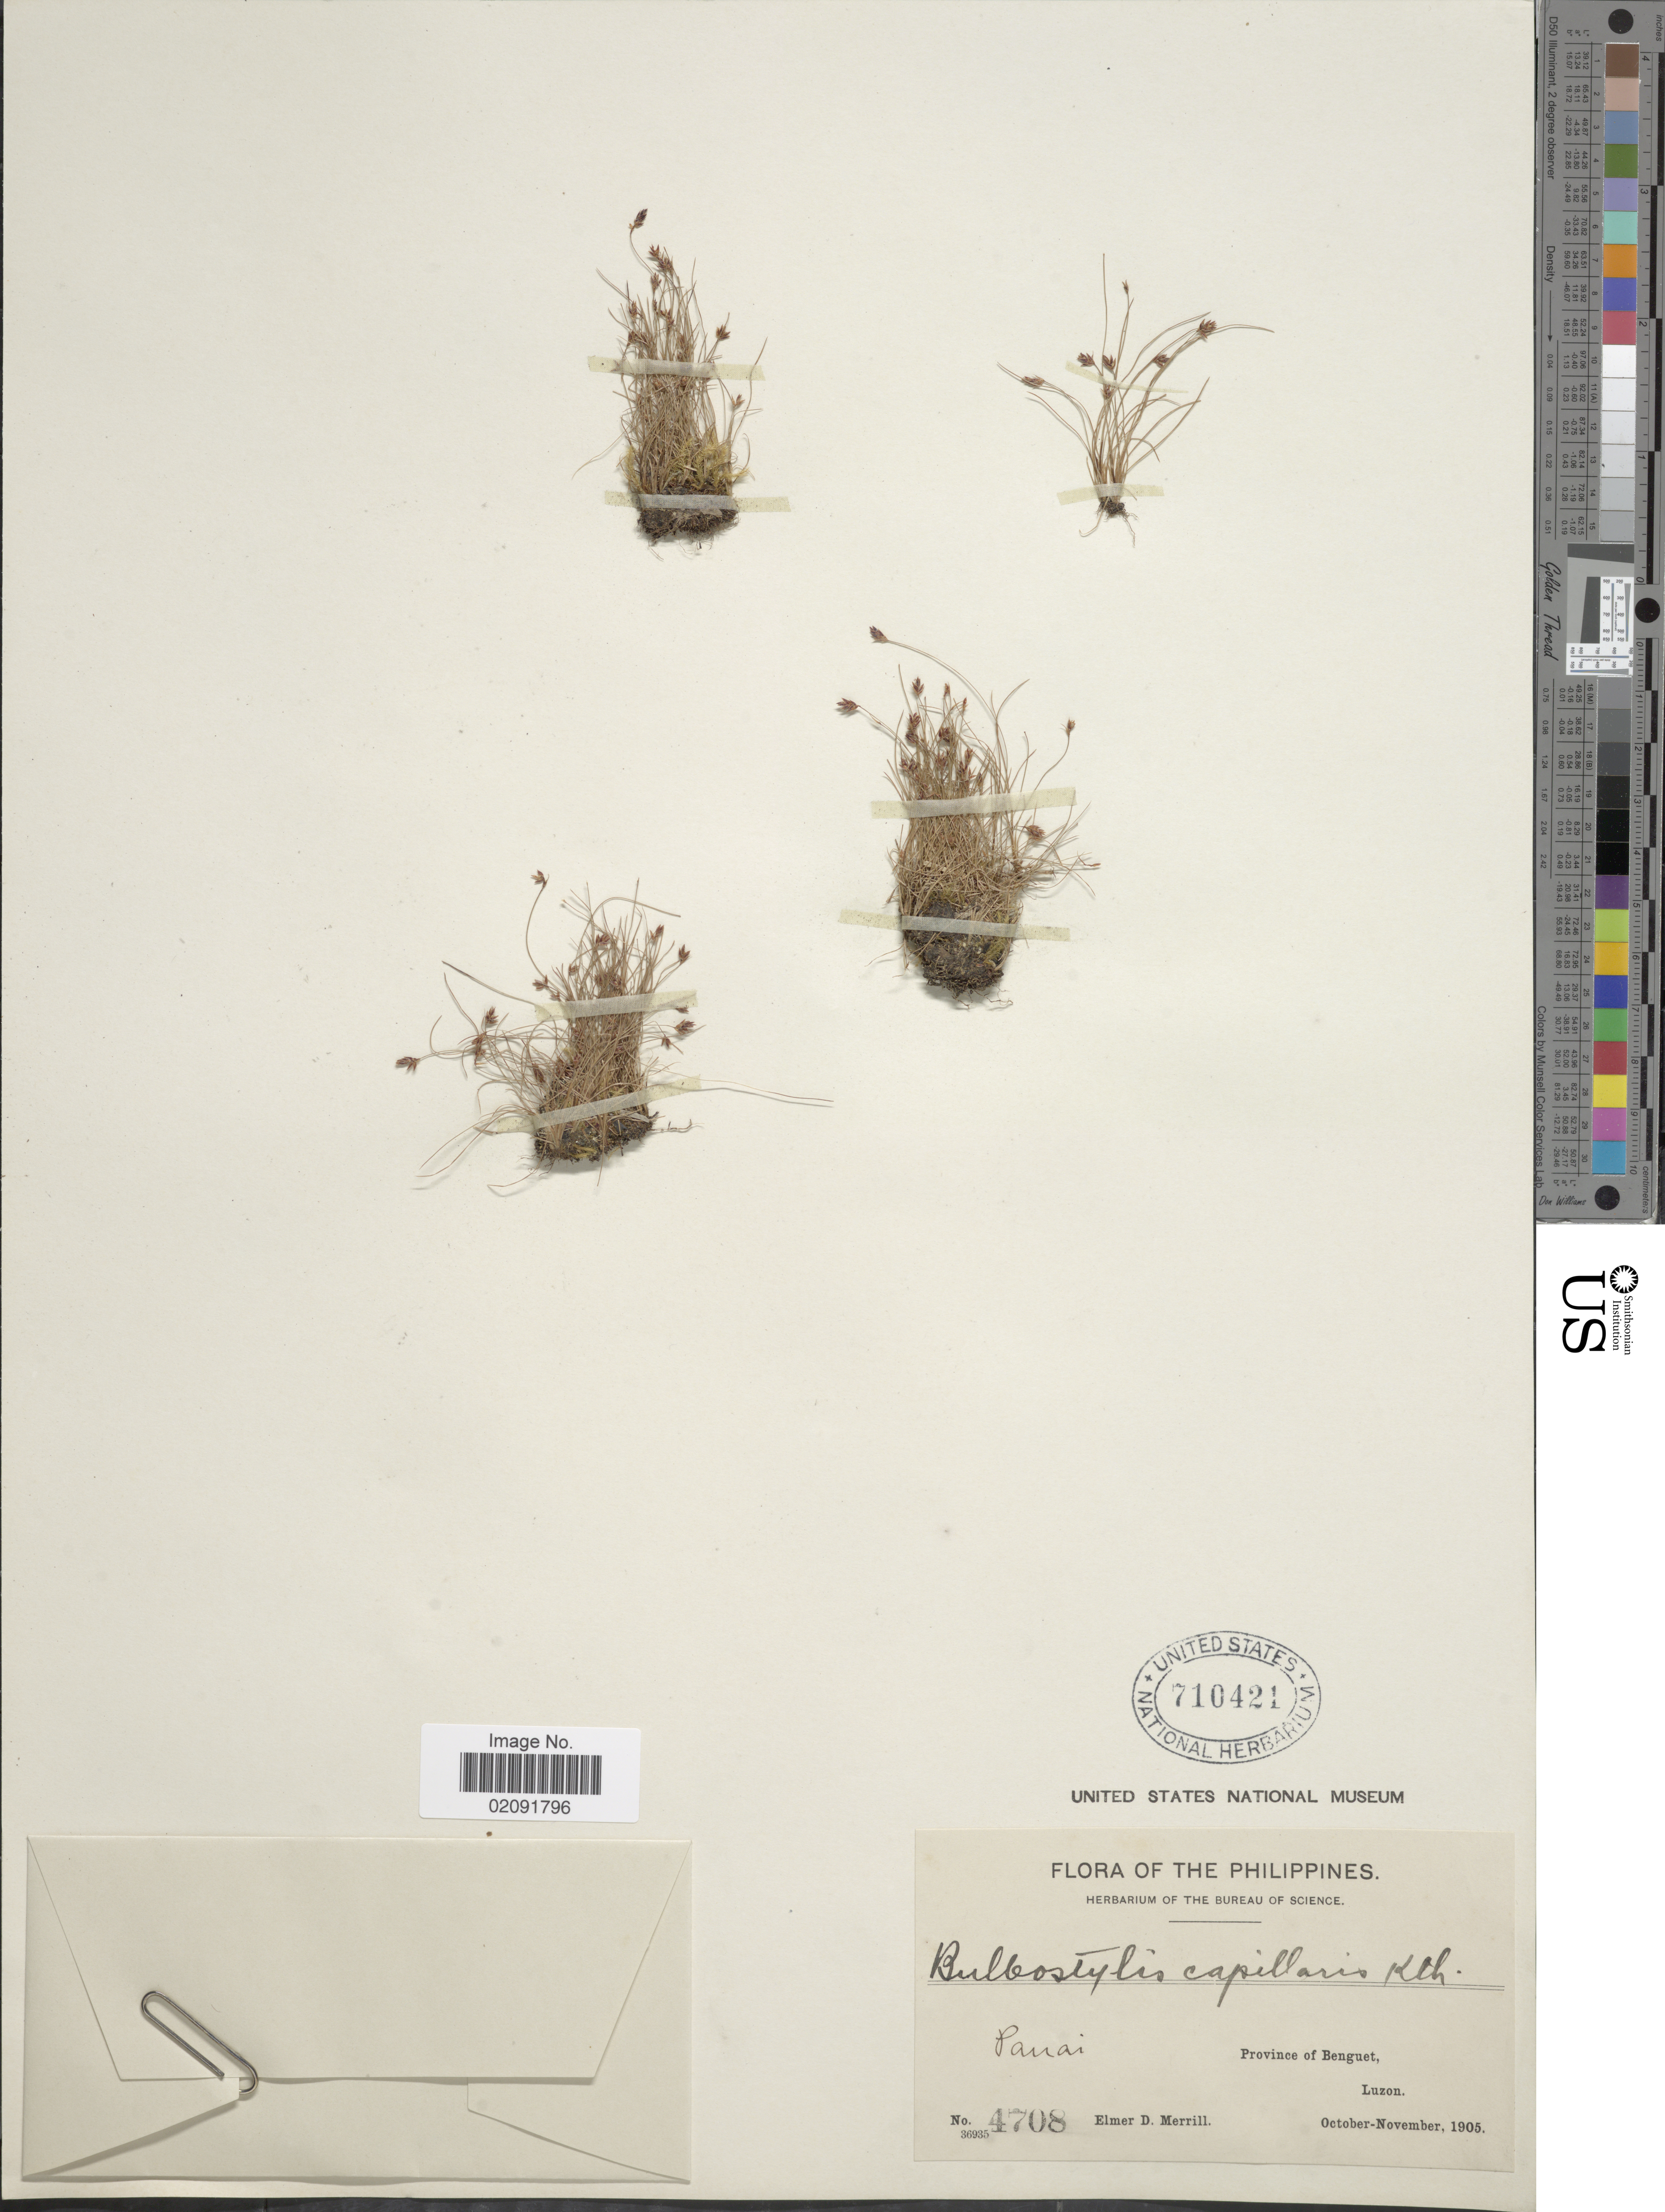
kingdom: Plantae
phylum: Tracheophyta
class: Liliopsida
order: Poales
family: Cyperaceae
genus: Bulbostylis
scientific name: Bulbostylis capillaris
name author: (L.) Kunth ex C.B. Clarke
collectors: E. D. Merrill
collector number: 4708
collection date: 1905-10/1905-11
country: Philippines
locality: Panai, Province of Benguet, Luzon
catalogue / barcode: US 710421